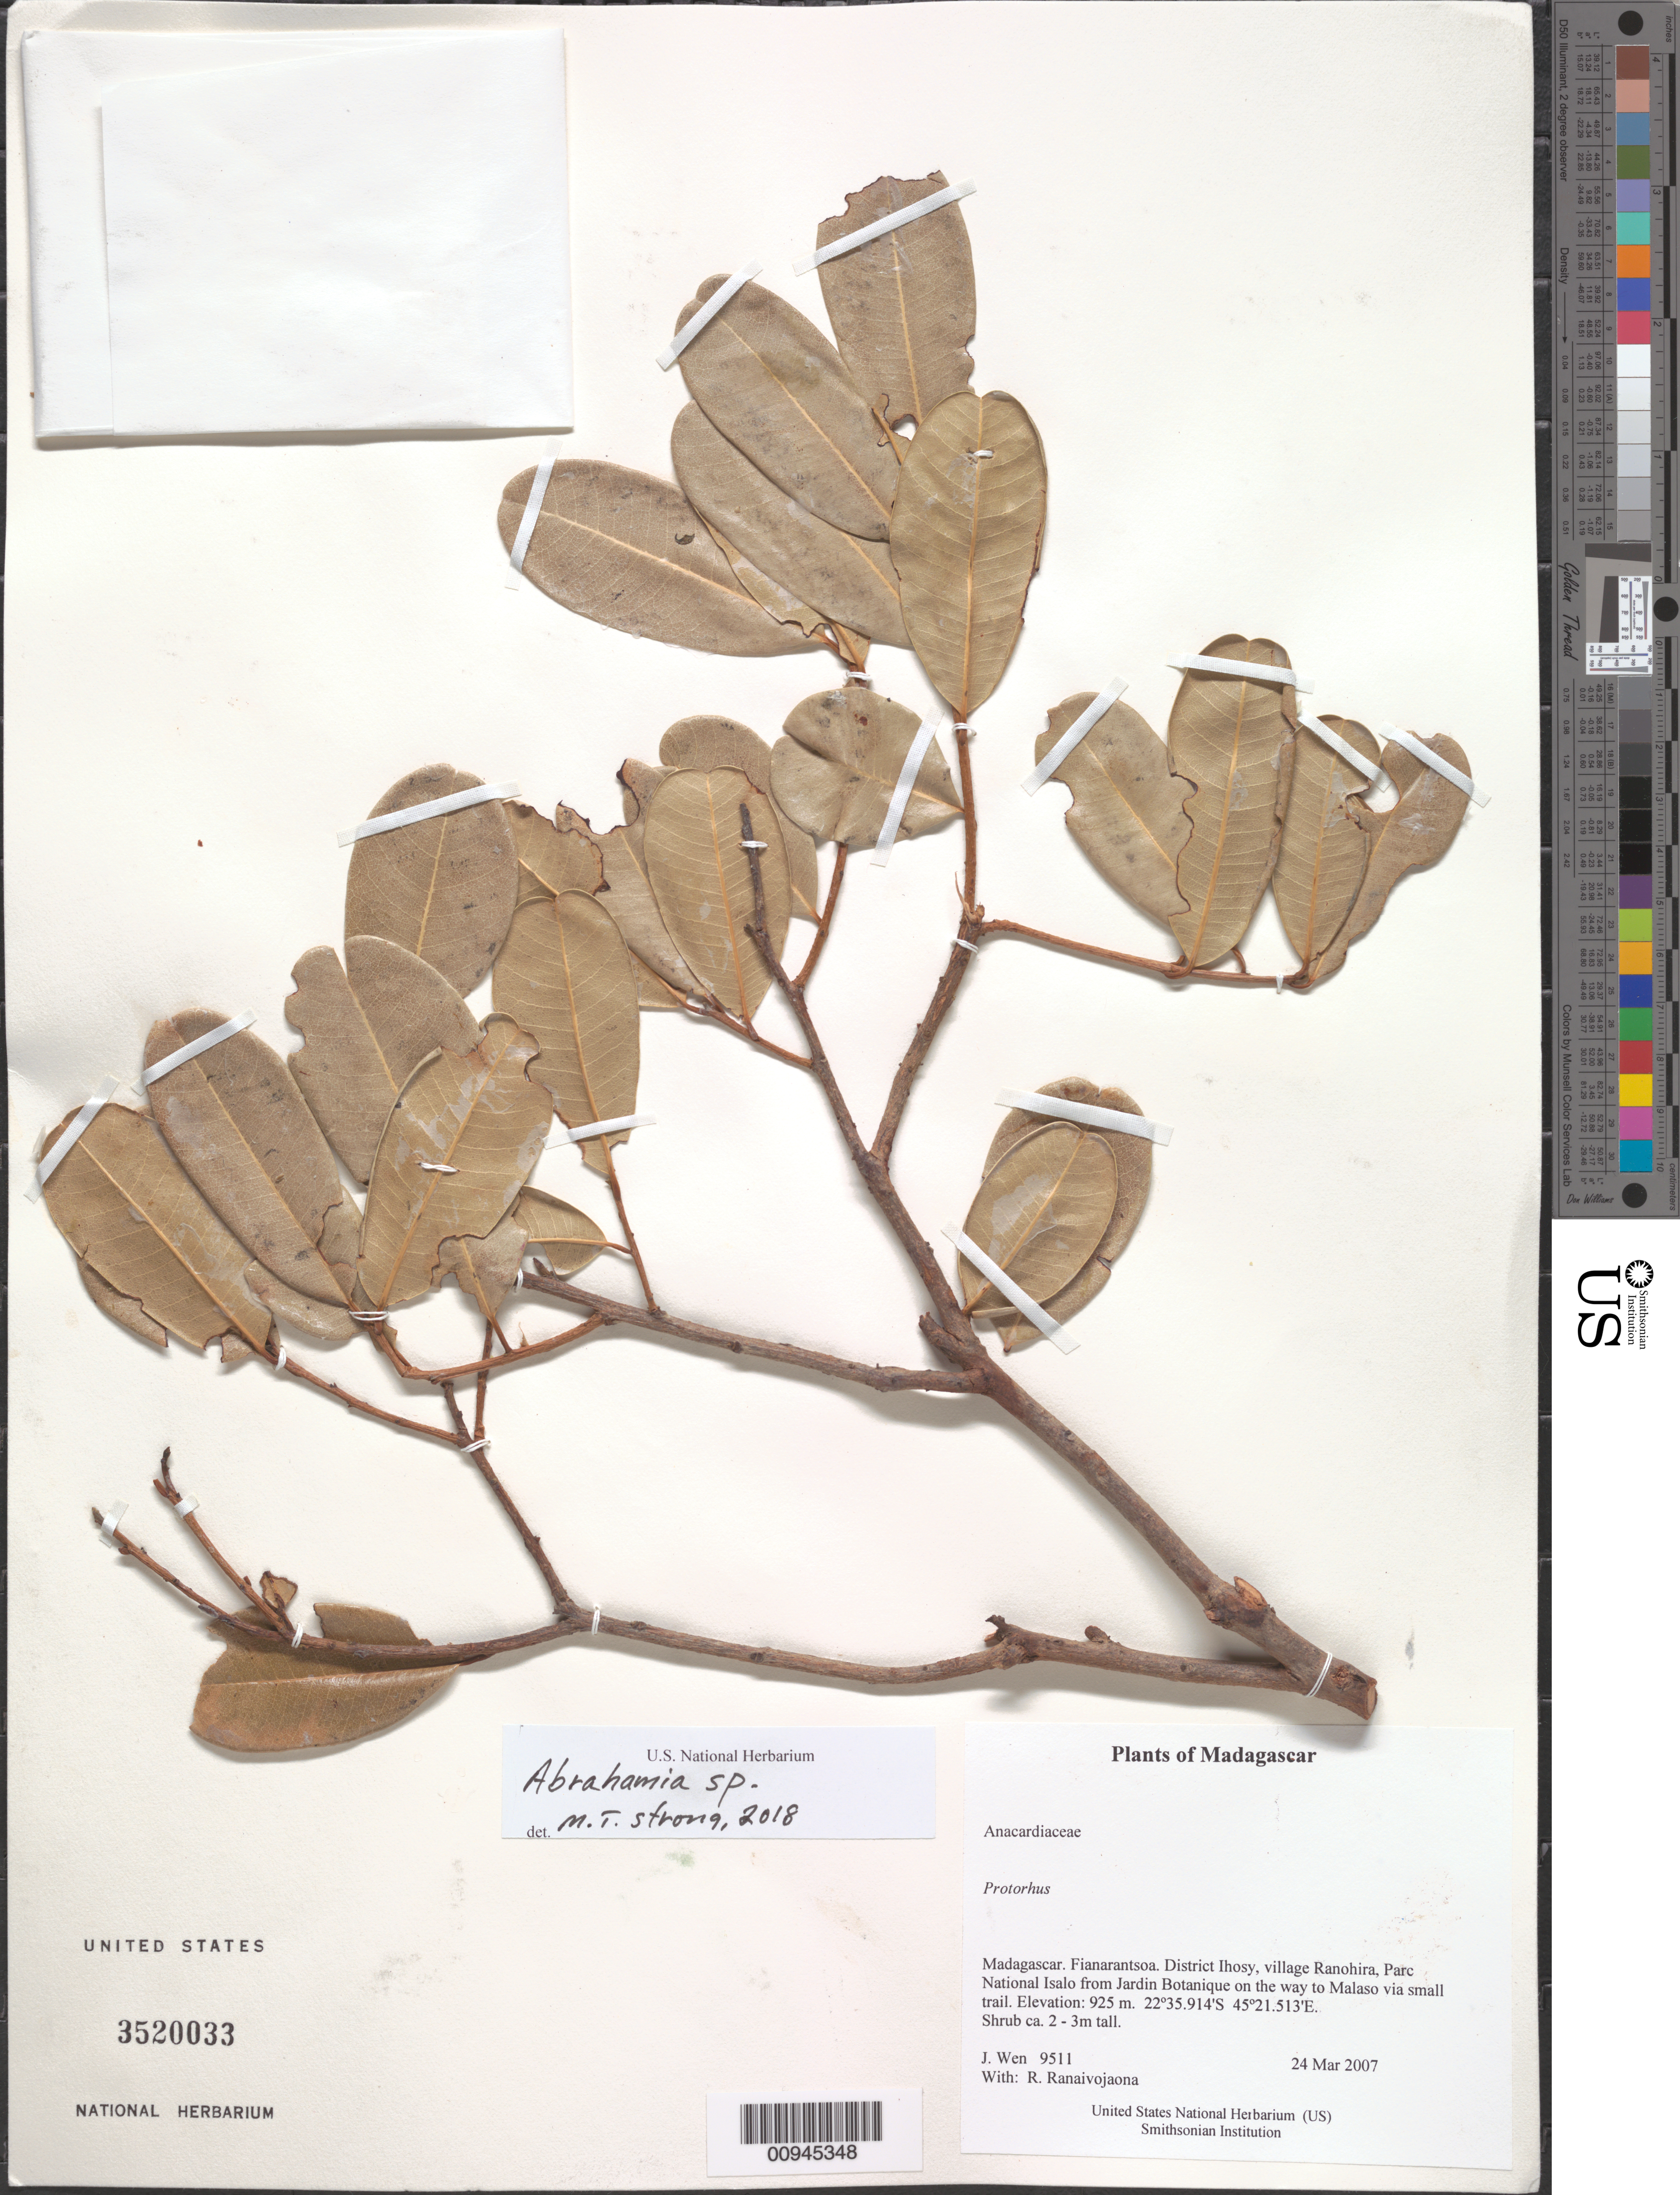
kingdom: Plantae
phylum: Tracheophyta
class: Magnoliopsida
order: Sapindales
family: Anacardiaceae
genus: Abrahamia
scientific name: Abrahamia sp.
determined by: Strong, Mark T., (BOT), Smithsonian Institution - National Museum of Natural History (UNITED STATES)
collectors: J. Wen & R. Ranaivojaona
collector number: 9511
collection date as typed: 24 Mar 2007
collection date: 2007-03-24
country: Madagascar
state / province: Ihorombe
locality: District Ihosy, village Ranohira, Parc National Isalo from Jardin Botanique on the way to Malaso via small trail.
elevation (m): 925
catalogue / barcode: US 3520033